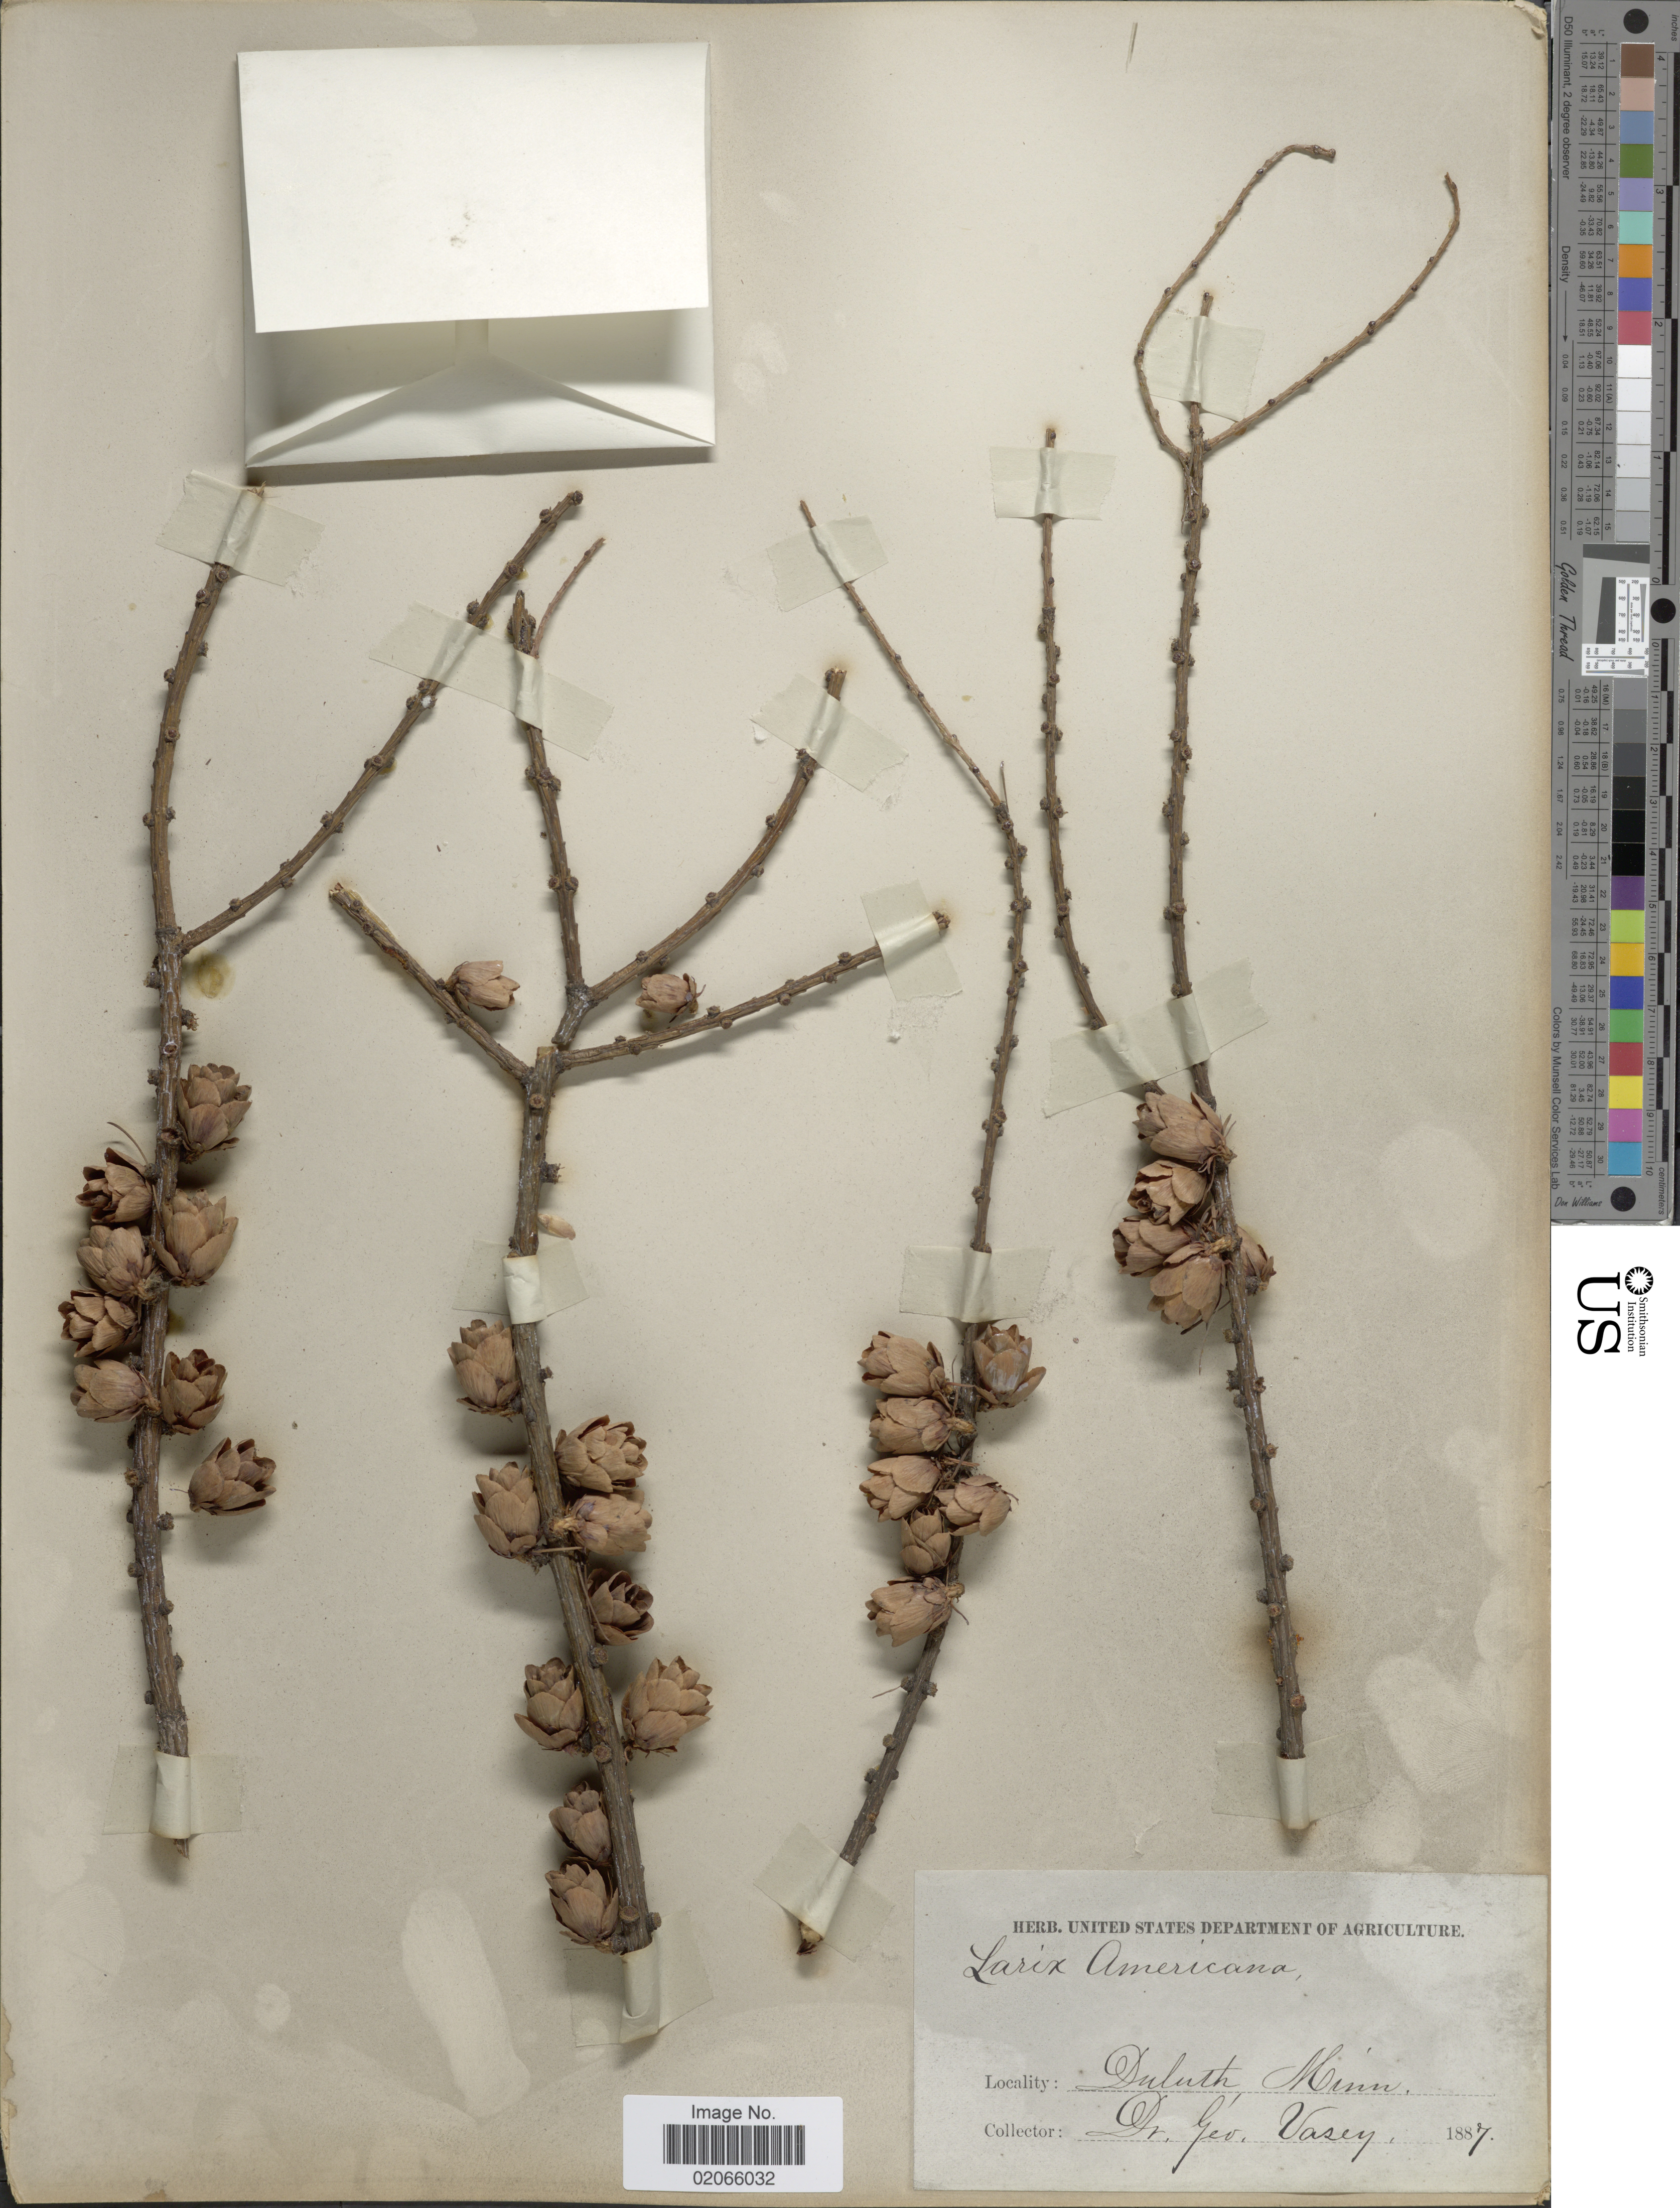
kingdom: Plantae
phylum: Tracheophyta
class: Pinopsida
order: Pinales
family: Pinaceae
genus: Larix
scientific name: Larix laricina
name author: (Du Roi) K. Koch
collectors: G. R. Vasey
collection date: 1887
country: United States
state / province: Minnesota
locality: Duluth